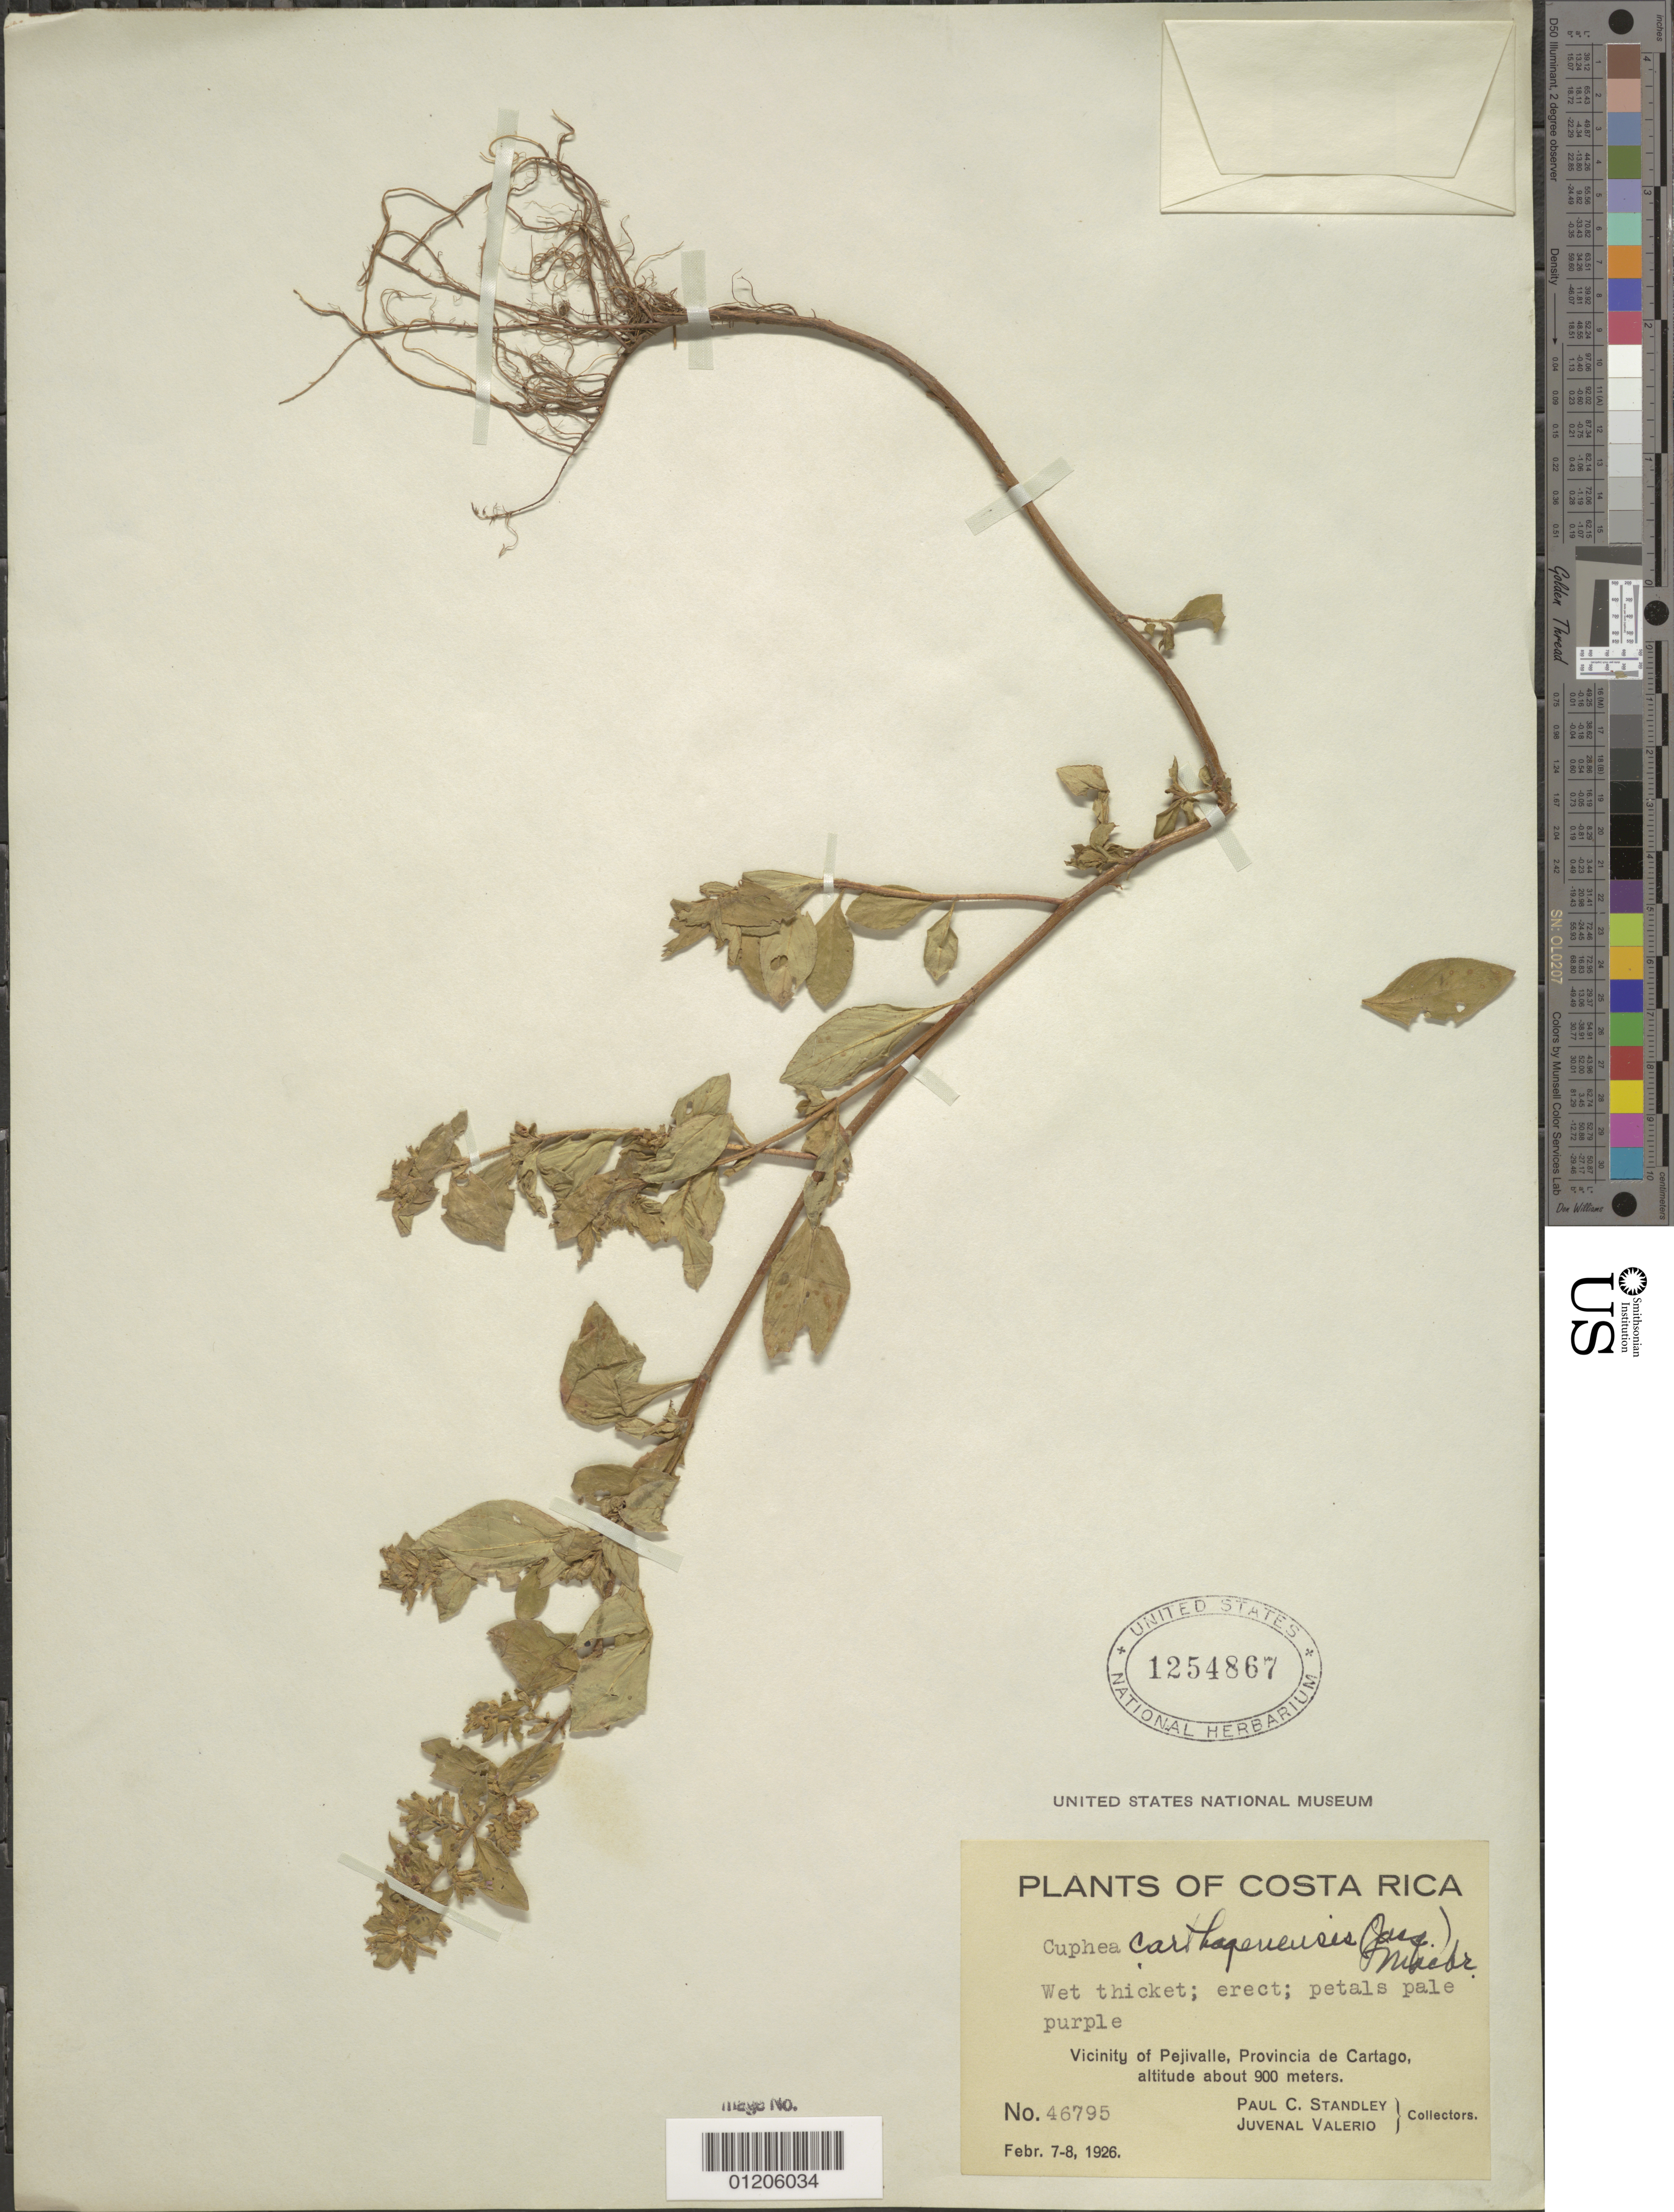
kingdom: Plantae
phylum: Tracheophyta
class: Magnoliopsida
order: Myrtales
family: Lythraceae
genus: Cuphea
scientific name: Cuphea carthagenensis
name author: (Jacq.) J.F. Macbr.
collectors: P. C. Standley & J. Valerio R.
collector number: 46795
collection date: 1926-02-07/1926-02-08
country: Costa Rica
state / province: Cartago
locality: Vicinity of Pejivalle.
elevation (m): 900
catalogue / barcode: US 1254867